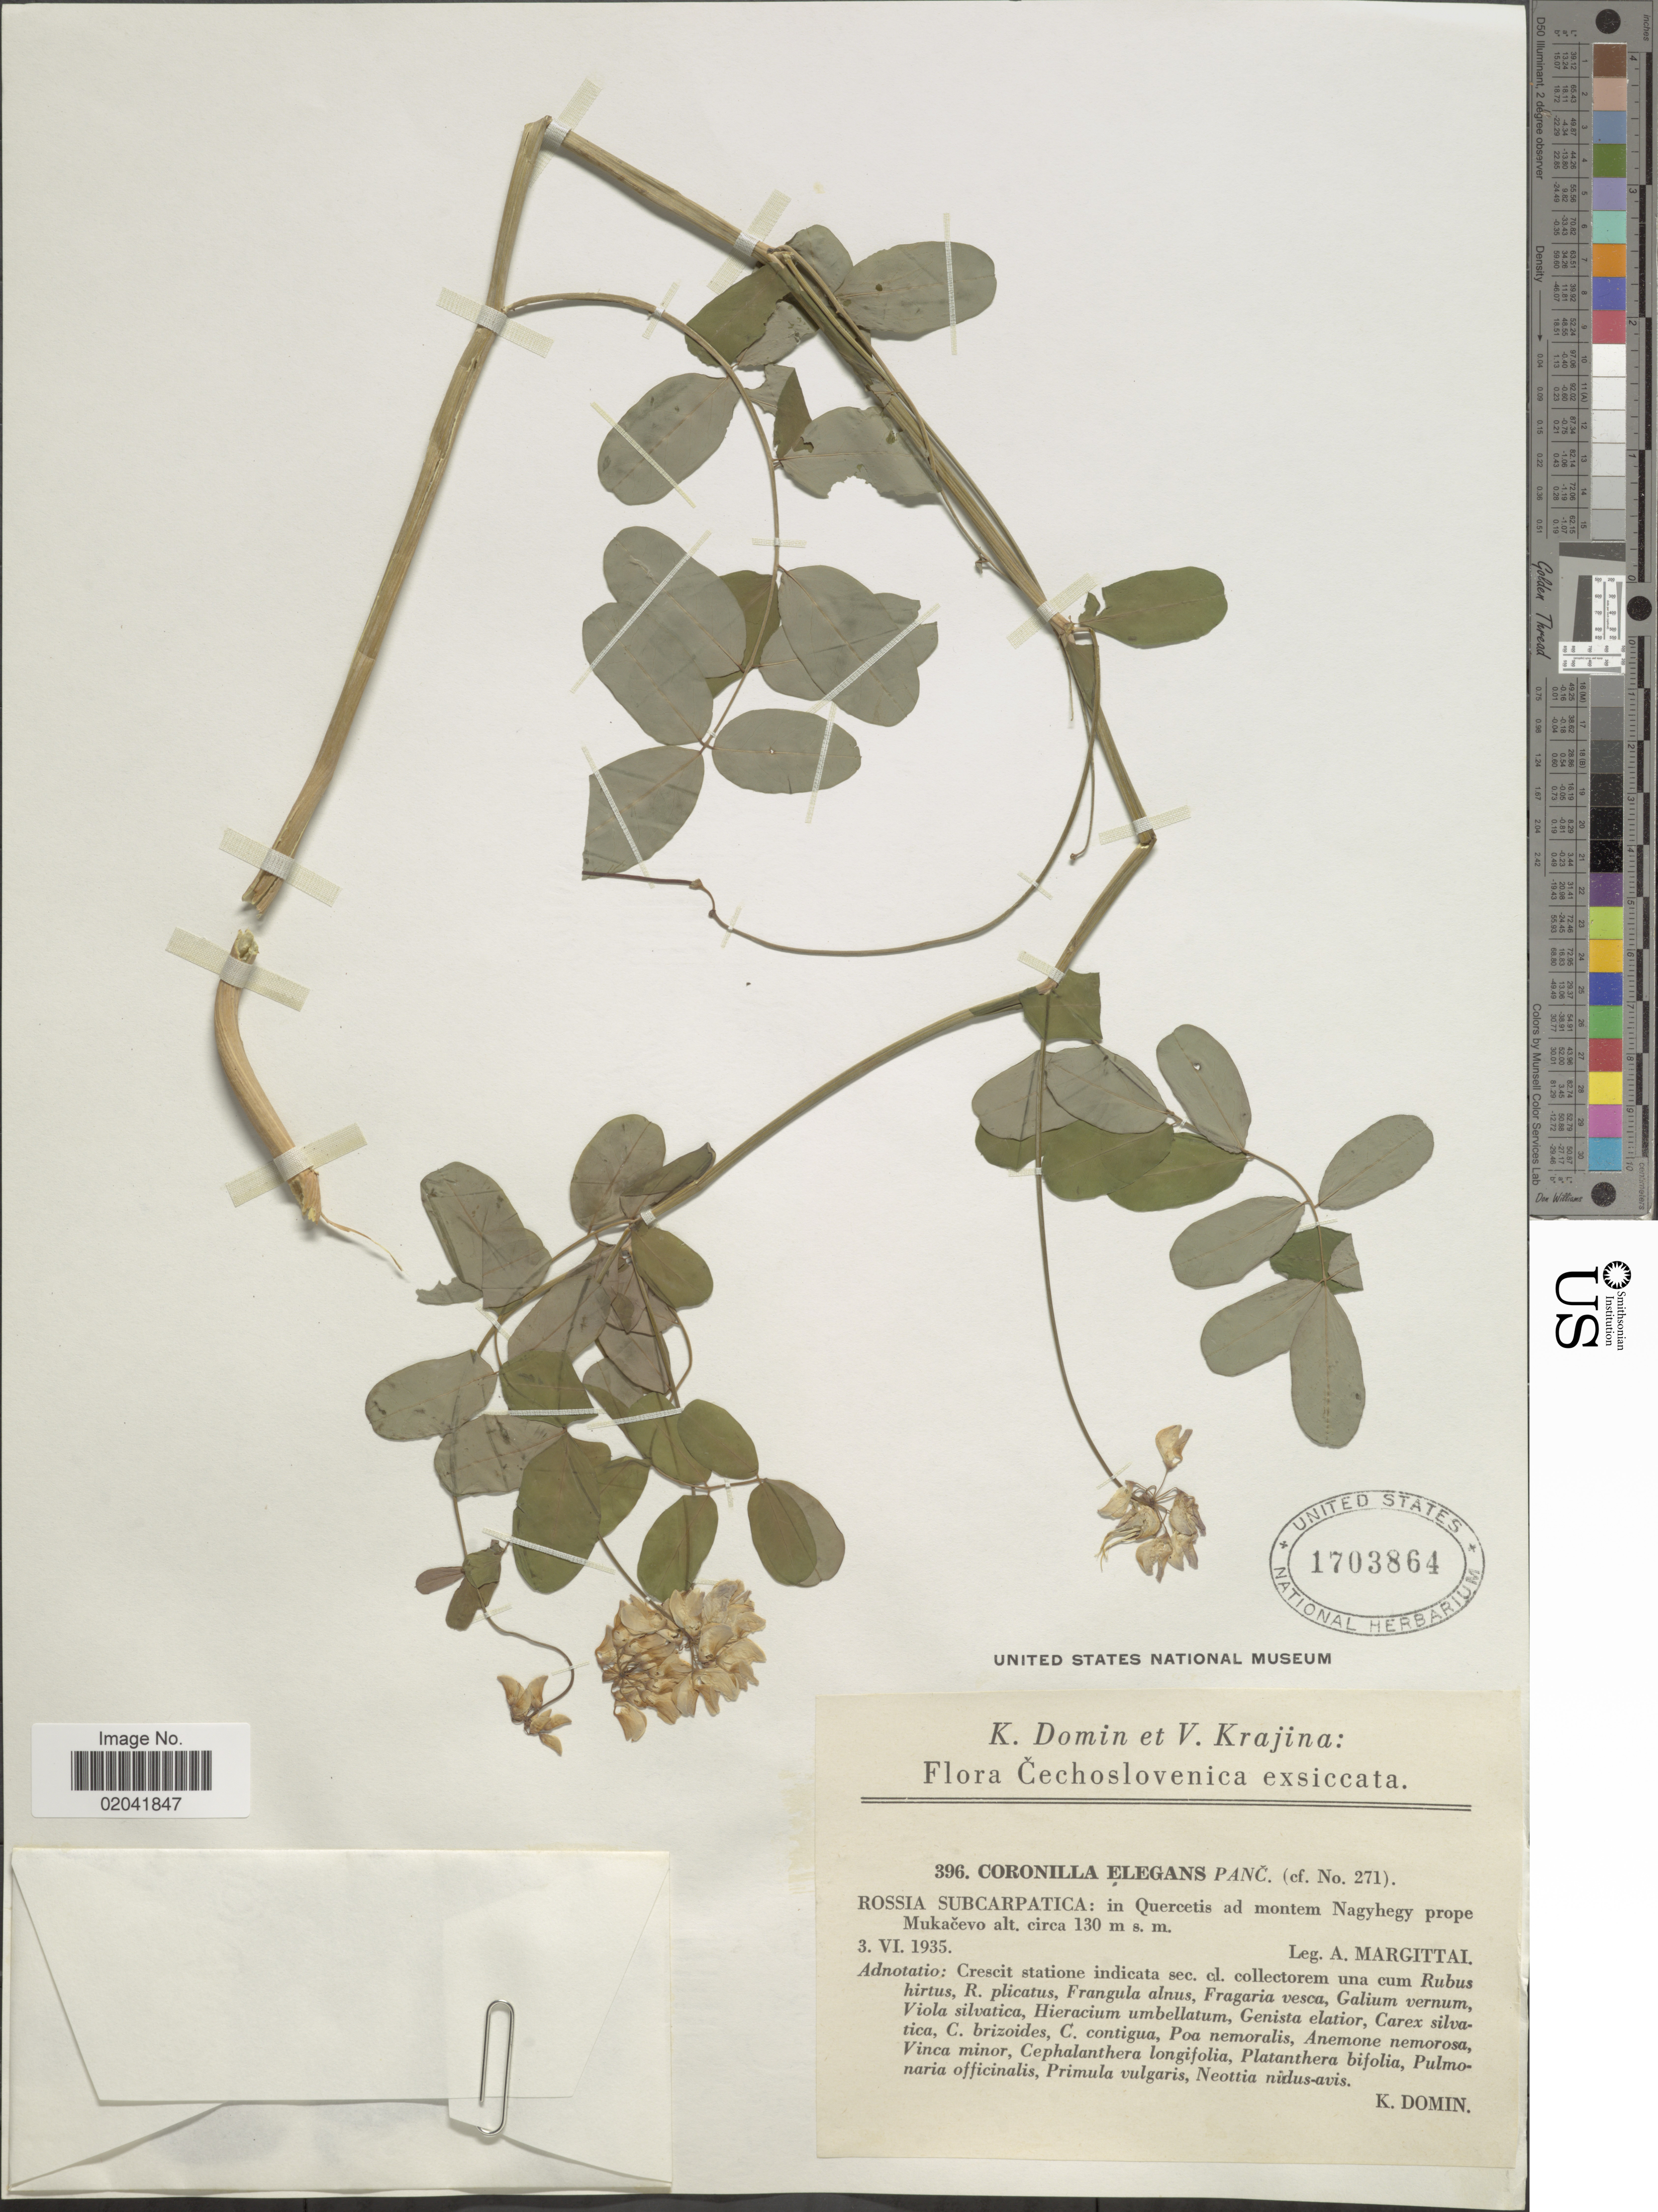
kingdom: Plantae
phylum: Tracheophyta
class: Magnoliopsida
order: Fabales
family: Fabaceae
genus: Coronilla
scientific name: Coronilla elegans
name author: Pančić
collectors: A. Margittai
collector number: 396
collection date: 1935-06-03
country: Ukraine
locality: Cechoslovenica, Rossia Subcarpatica: In Quercetis ad montem Naguhegy prope Mukachevo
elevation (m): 130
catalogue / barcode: US 1703864